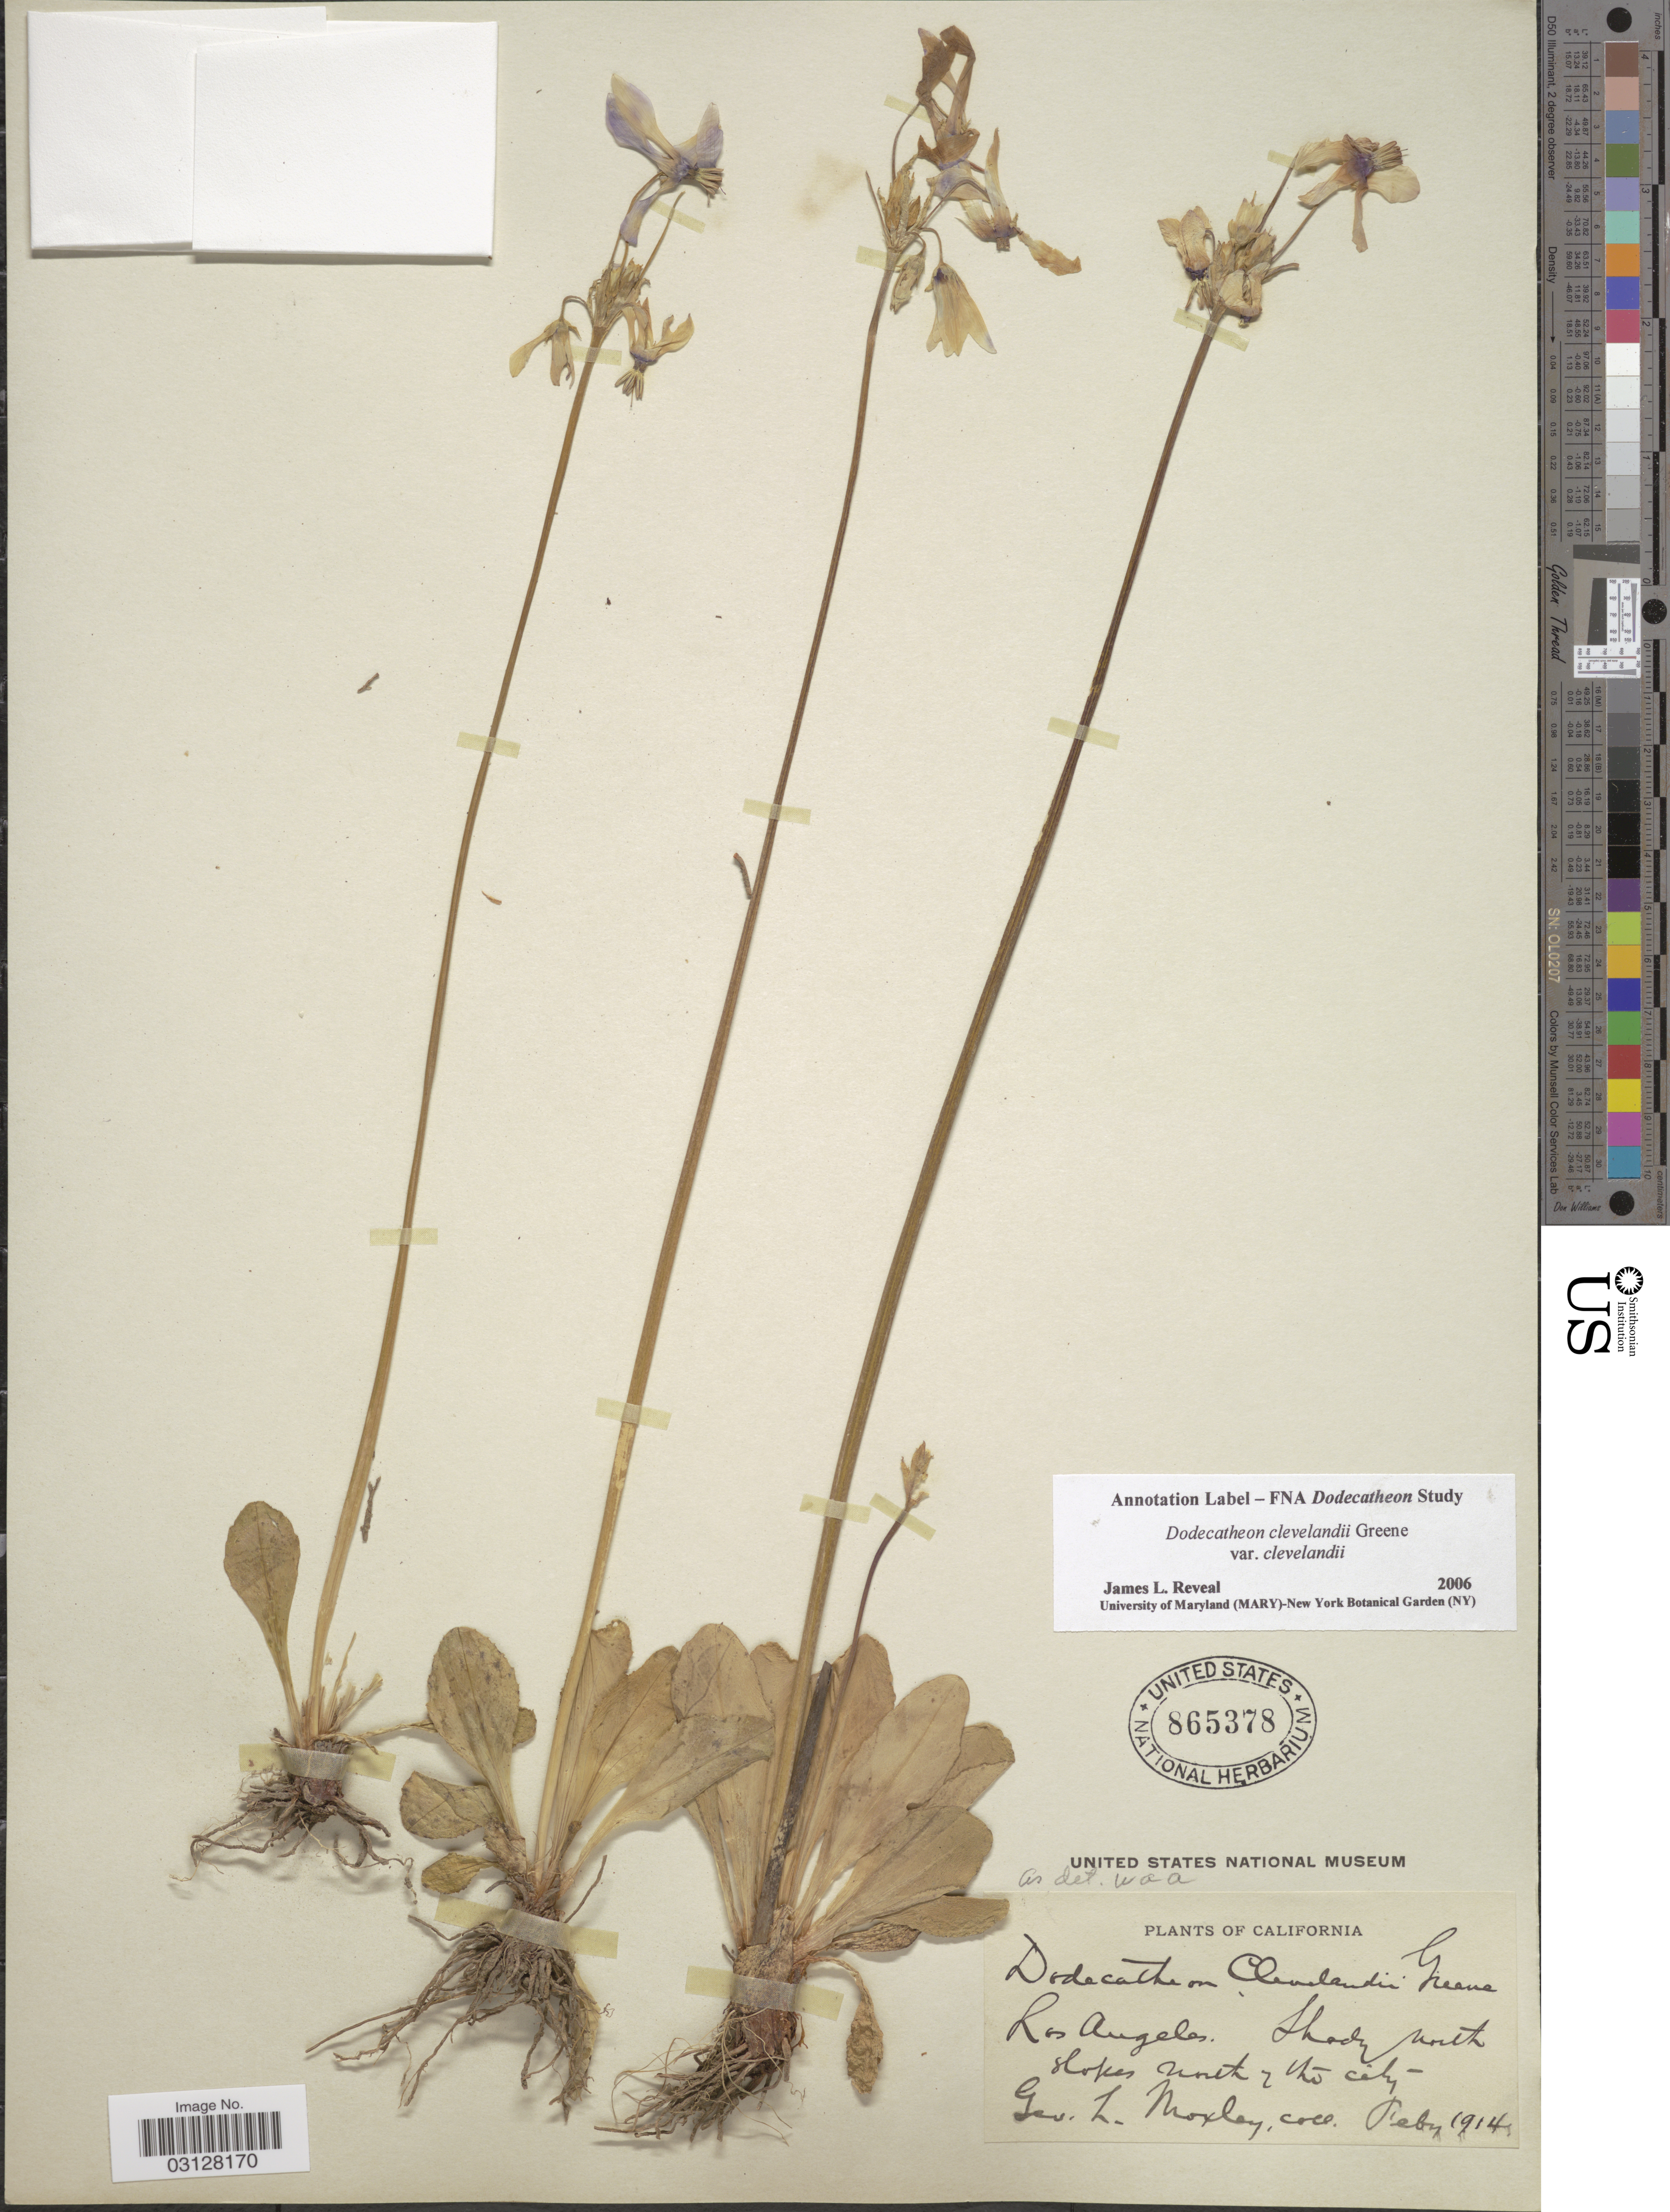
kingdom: Plantae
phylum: Tracheophyta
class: Magnoliopsida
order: Ericales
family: Primulaceae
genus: Dodecatheon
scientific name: Dodecatheon clevelandii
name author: Greene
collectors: G. L. Moxley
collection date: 1914-02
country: United States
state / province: California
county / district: Los Angeles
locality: Los Angeles. Shady north slopes north of the city.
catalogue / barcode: US 865378